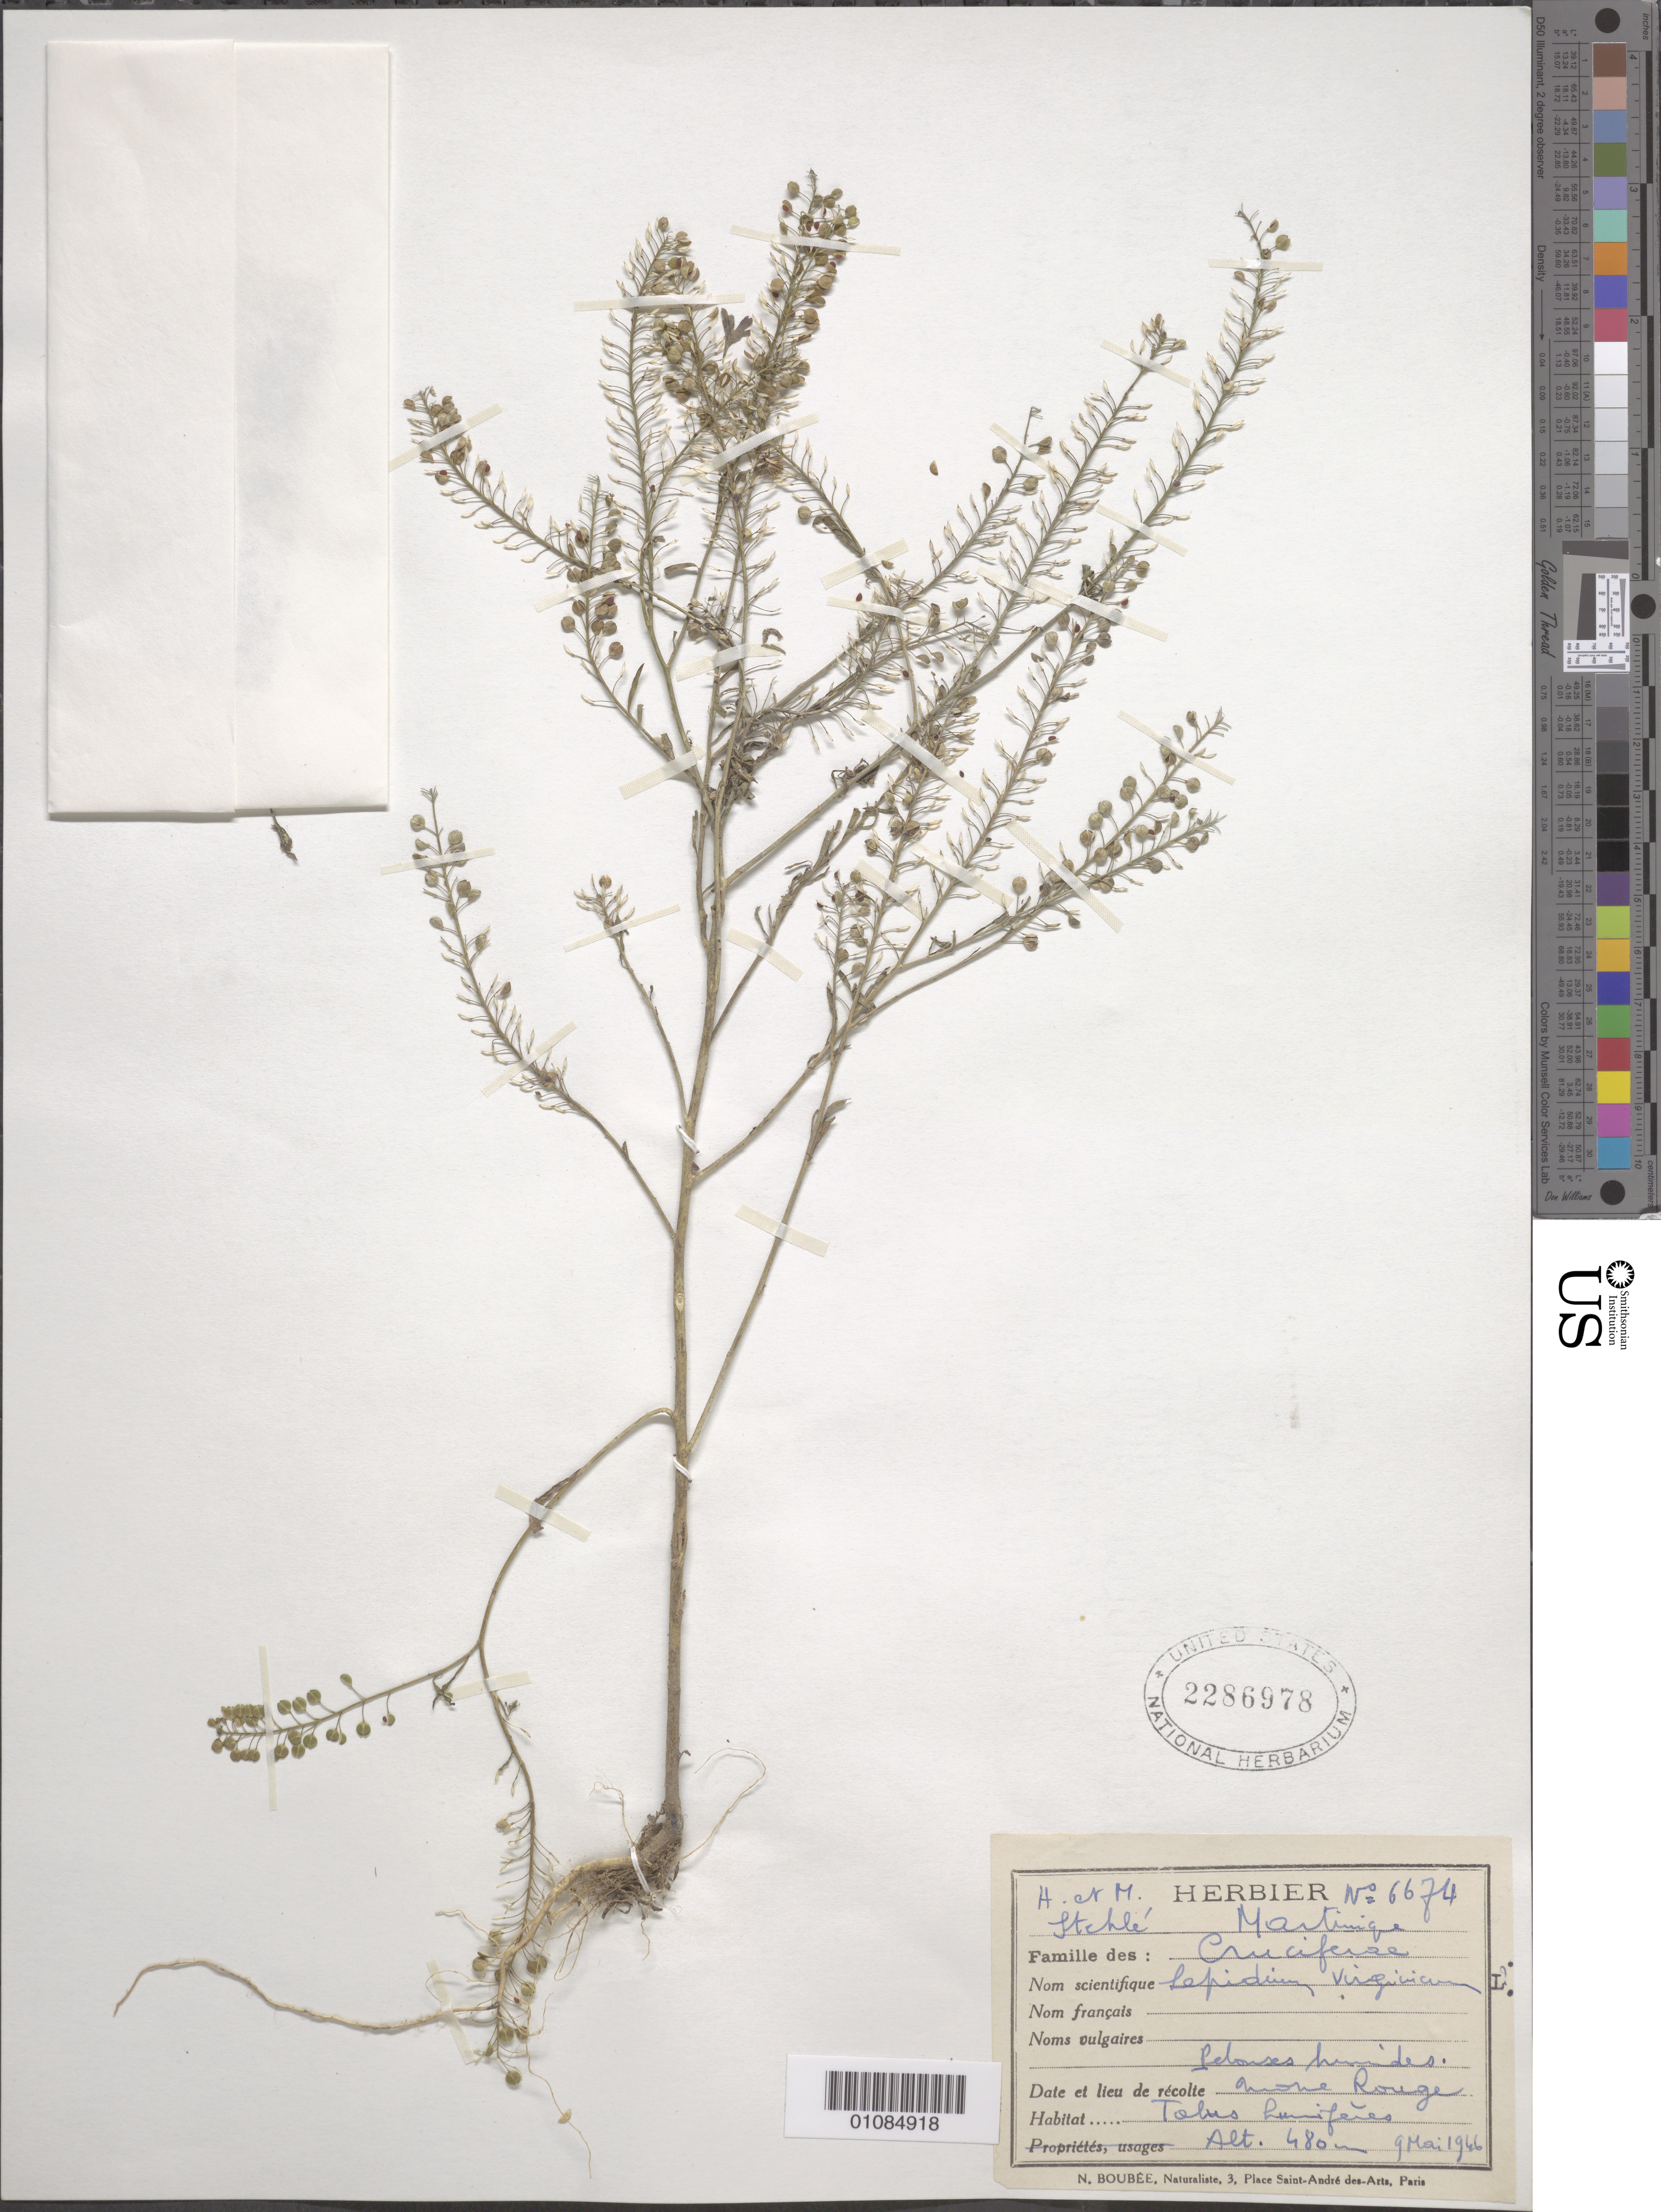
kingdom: Plantae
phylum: Tracheophyta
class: Magnoliopsida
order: Brassicales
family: Brassicaceae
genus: Lepidium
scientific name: Lepidium virginicum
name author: L.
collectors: H. Stehlé & M. Stehlé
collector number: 6674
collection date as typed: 09 May 1946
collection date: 1946-05-09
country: Martinique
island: Martinique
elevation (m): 480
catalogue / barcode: US 2286978